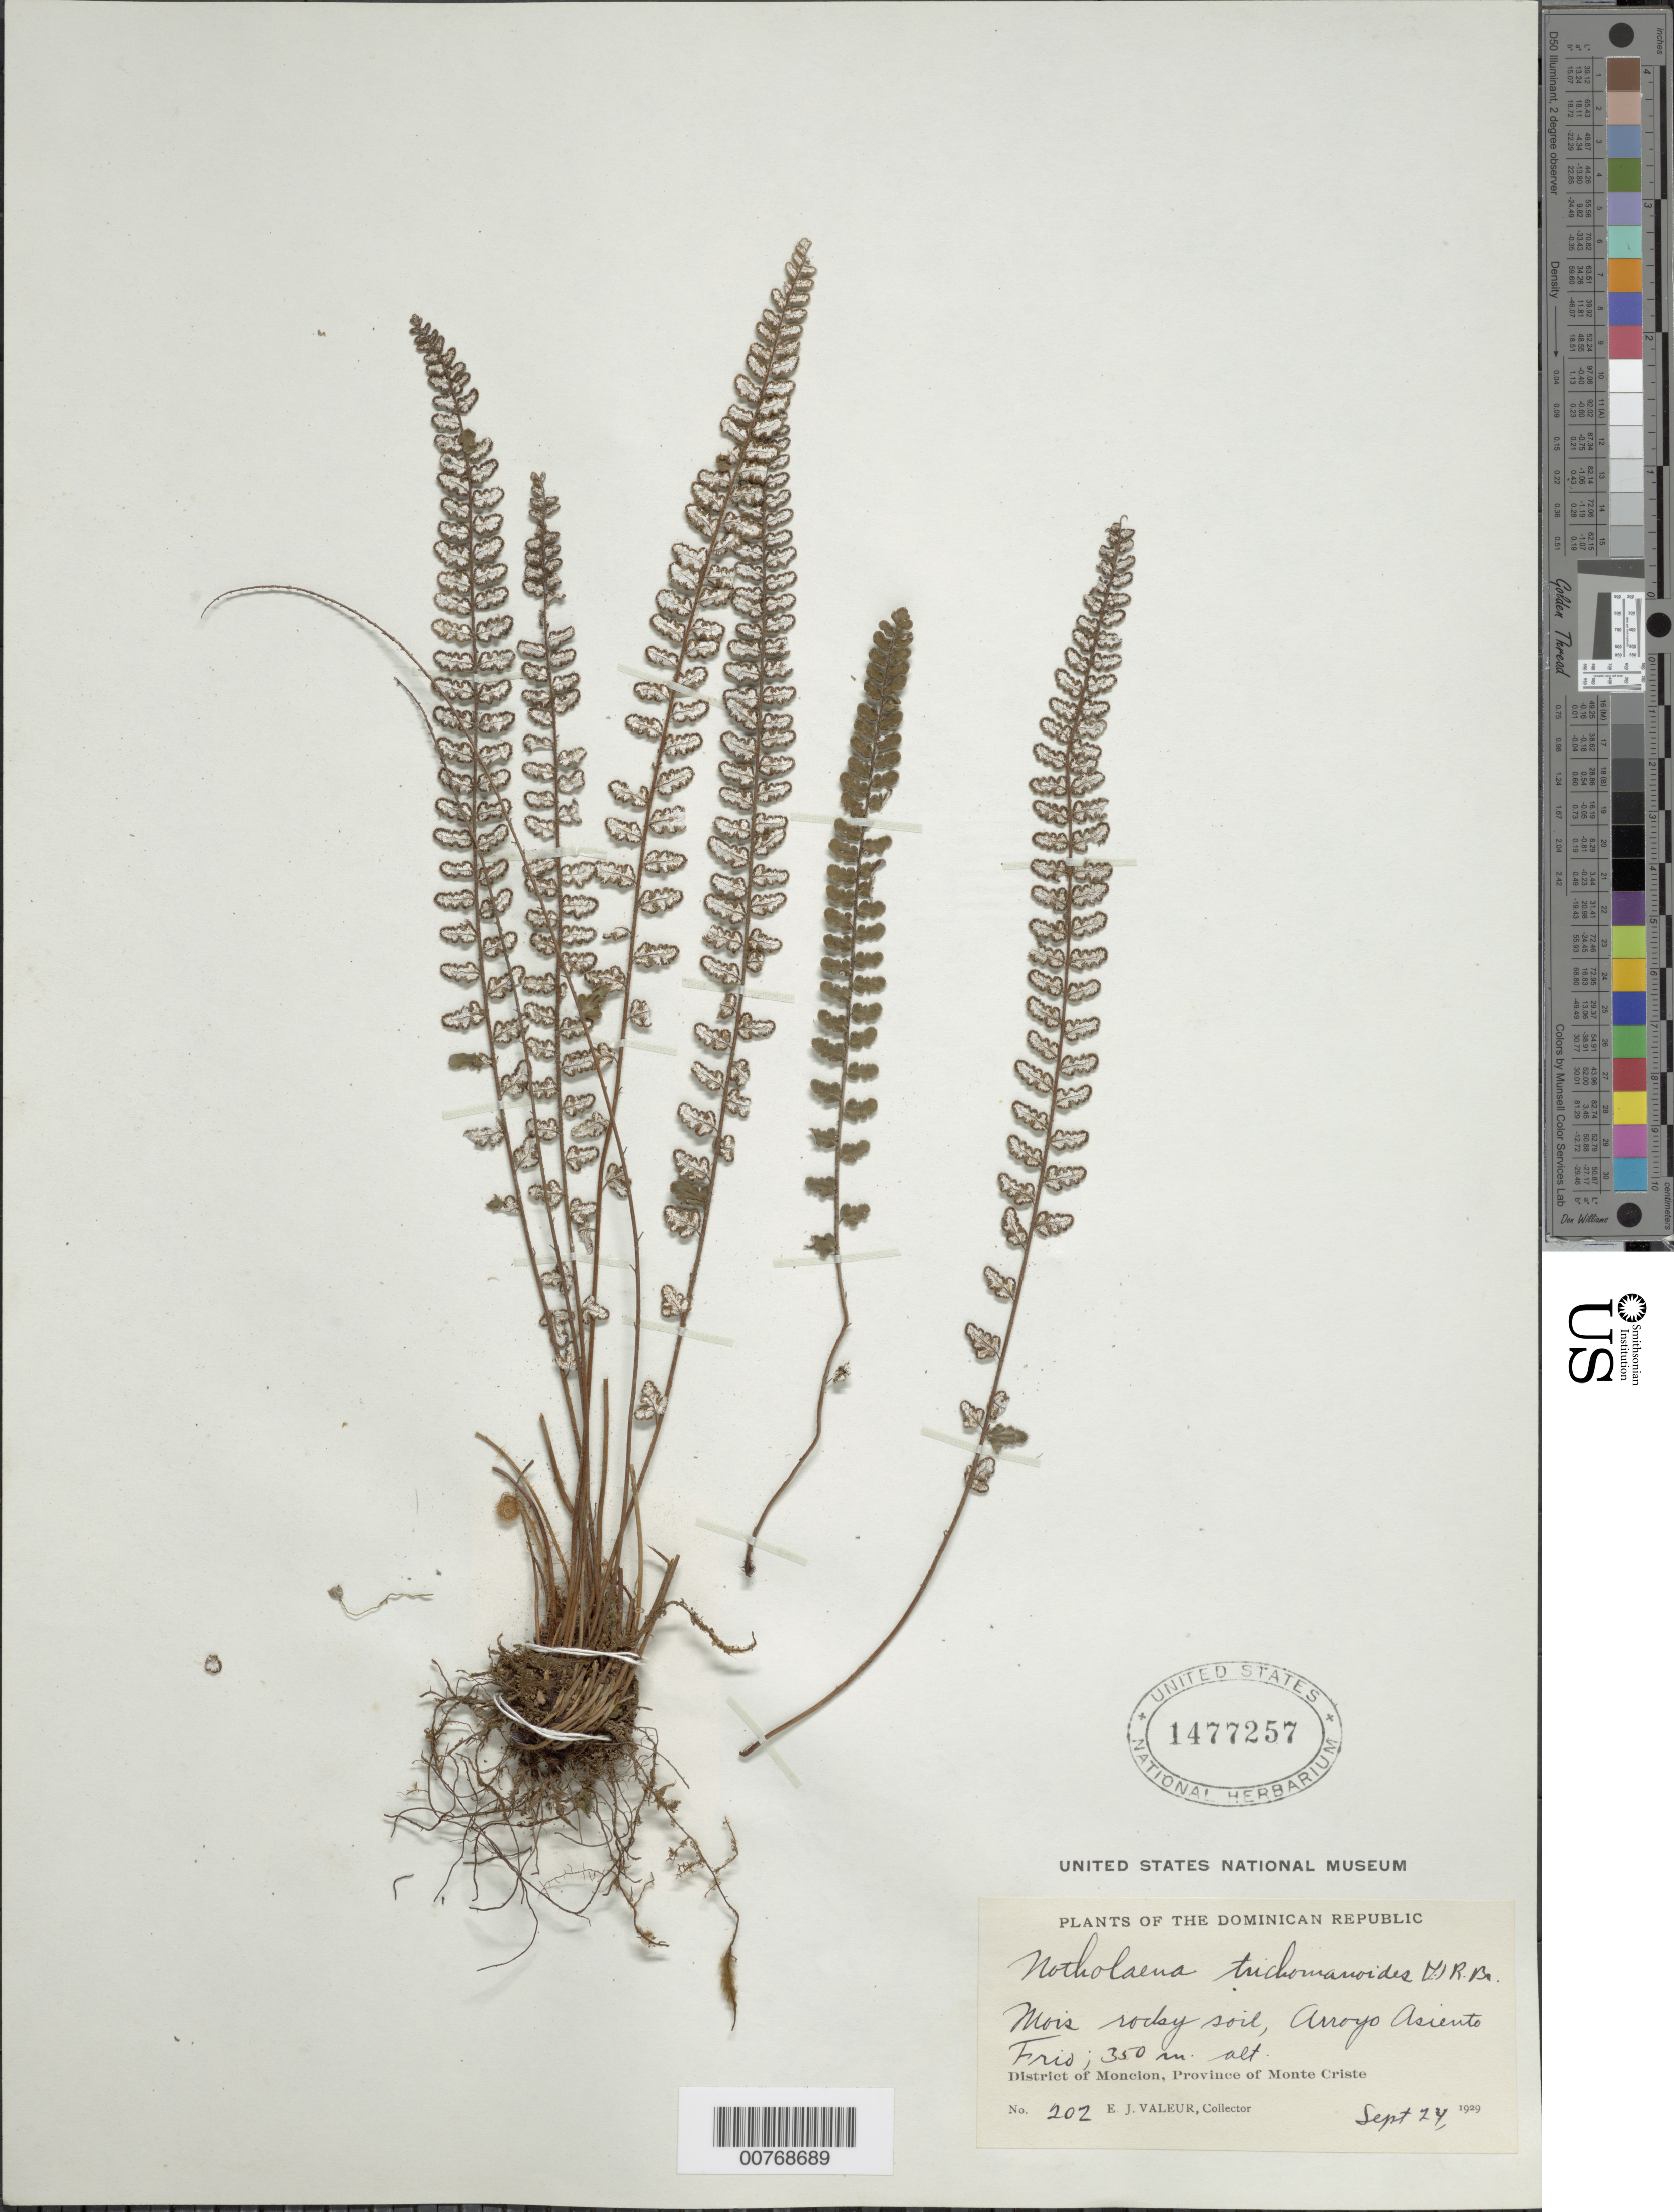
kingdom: Plantae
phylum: Tracheophyta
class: Polypodiopsida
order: Polypodiales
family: Pteridaceae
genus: Notholaena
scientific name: Notholaena trichomanoides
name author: (L.) Desv.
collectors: E. Valeur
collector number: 202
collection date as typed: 24 Sep 1929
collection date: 1929-09-24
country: Dominican Republic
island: Hispaniola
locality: Distr. Monción, Province of Monte Cristi, Arroyo Asiento Frio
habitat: Rocky soil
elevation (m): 350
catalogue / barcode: US 1477257